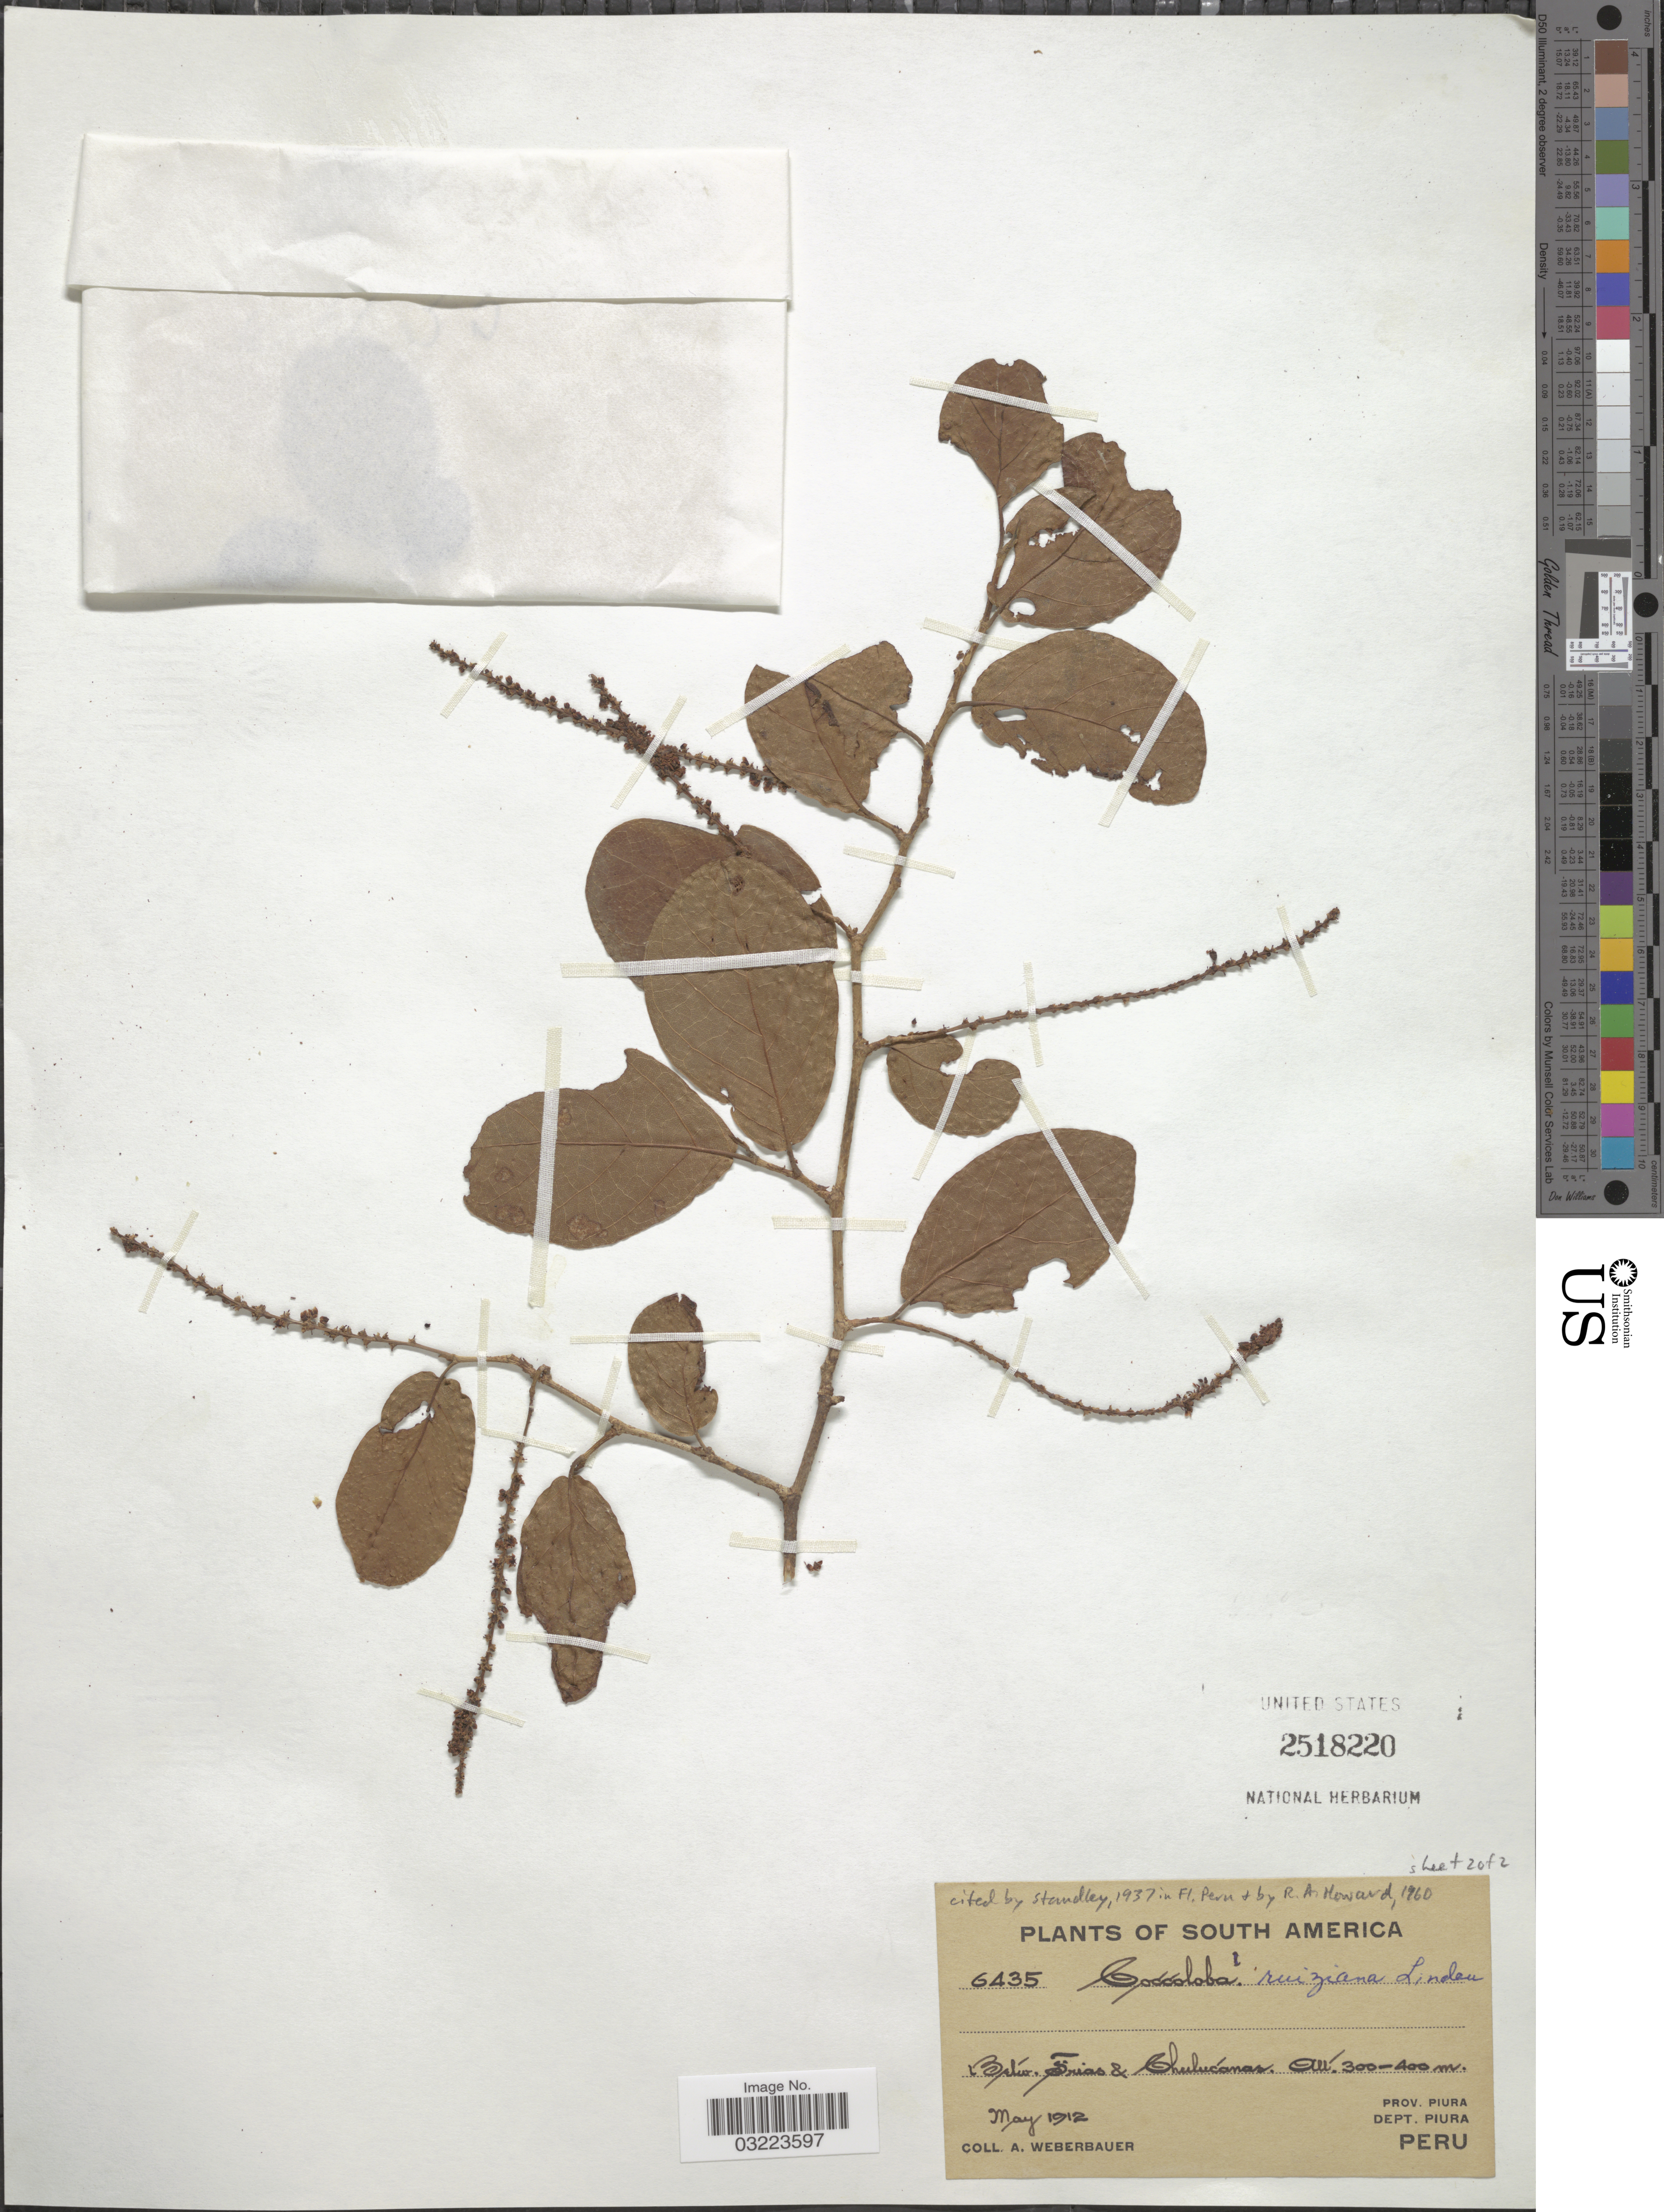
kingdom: Plantae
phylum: Tracheophyta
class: Magnoliopsida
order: Caryophyllales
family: Polygonaceae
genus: Coccoloba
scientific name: Coccoloba ruiziana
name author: Lindau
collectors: A. Weberbauer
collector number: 6435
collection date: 1912-05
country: Peru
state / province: Piura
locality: Betw. Frias & Chulucánas. Dept. Piura.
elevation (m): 300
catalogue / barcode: US 2518220